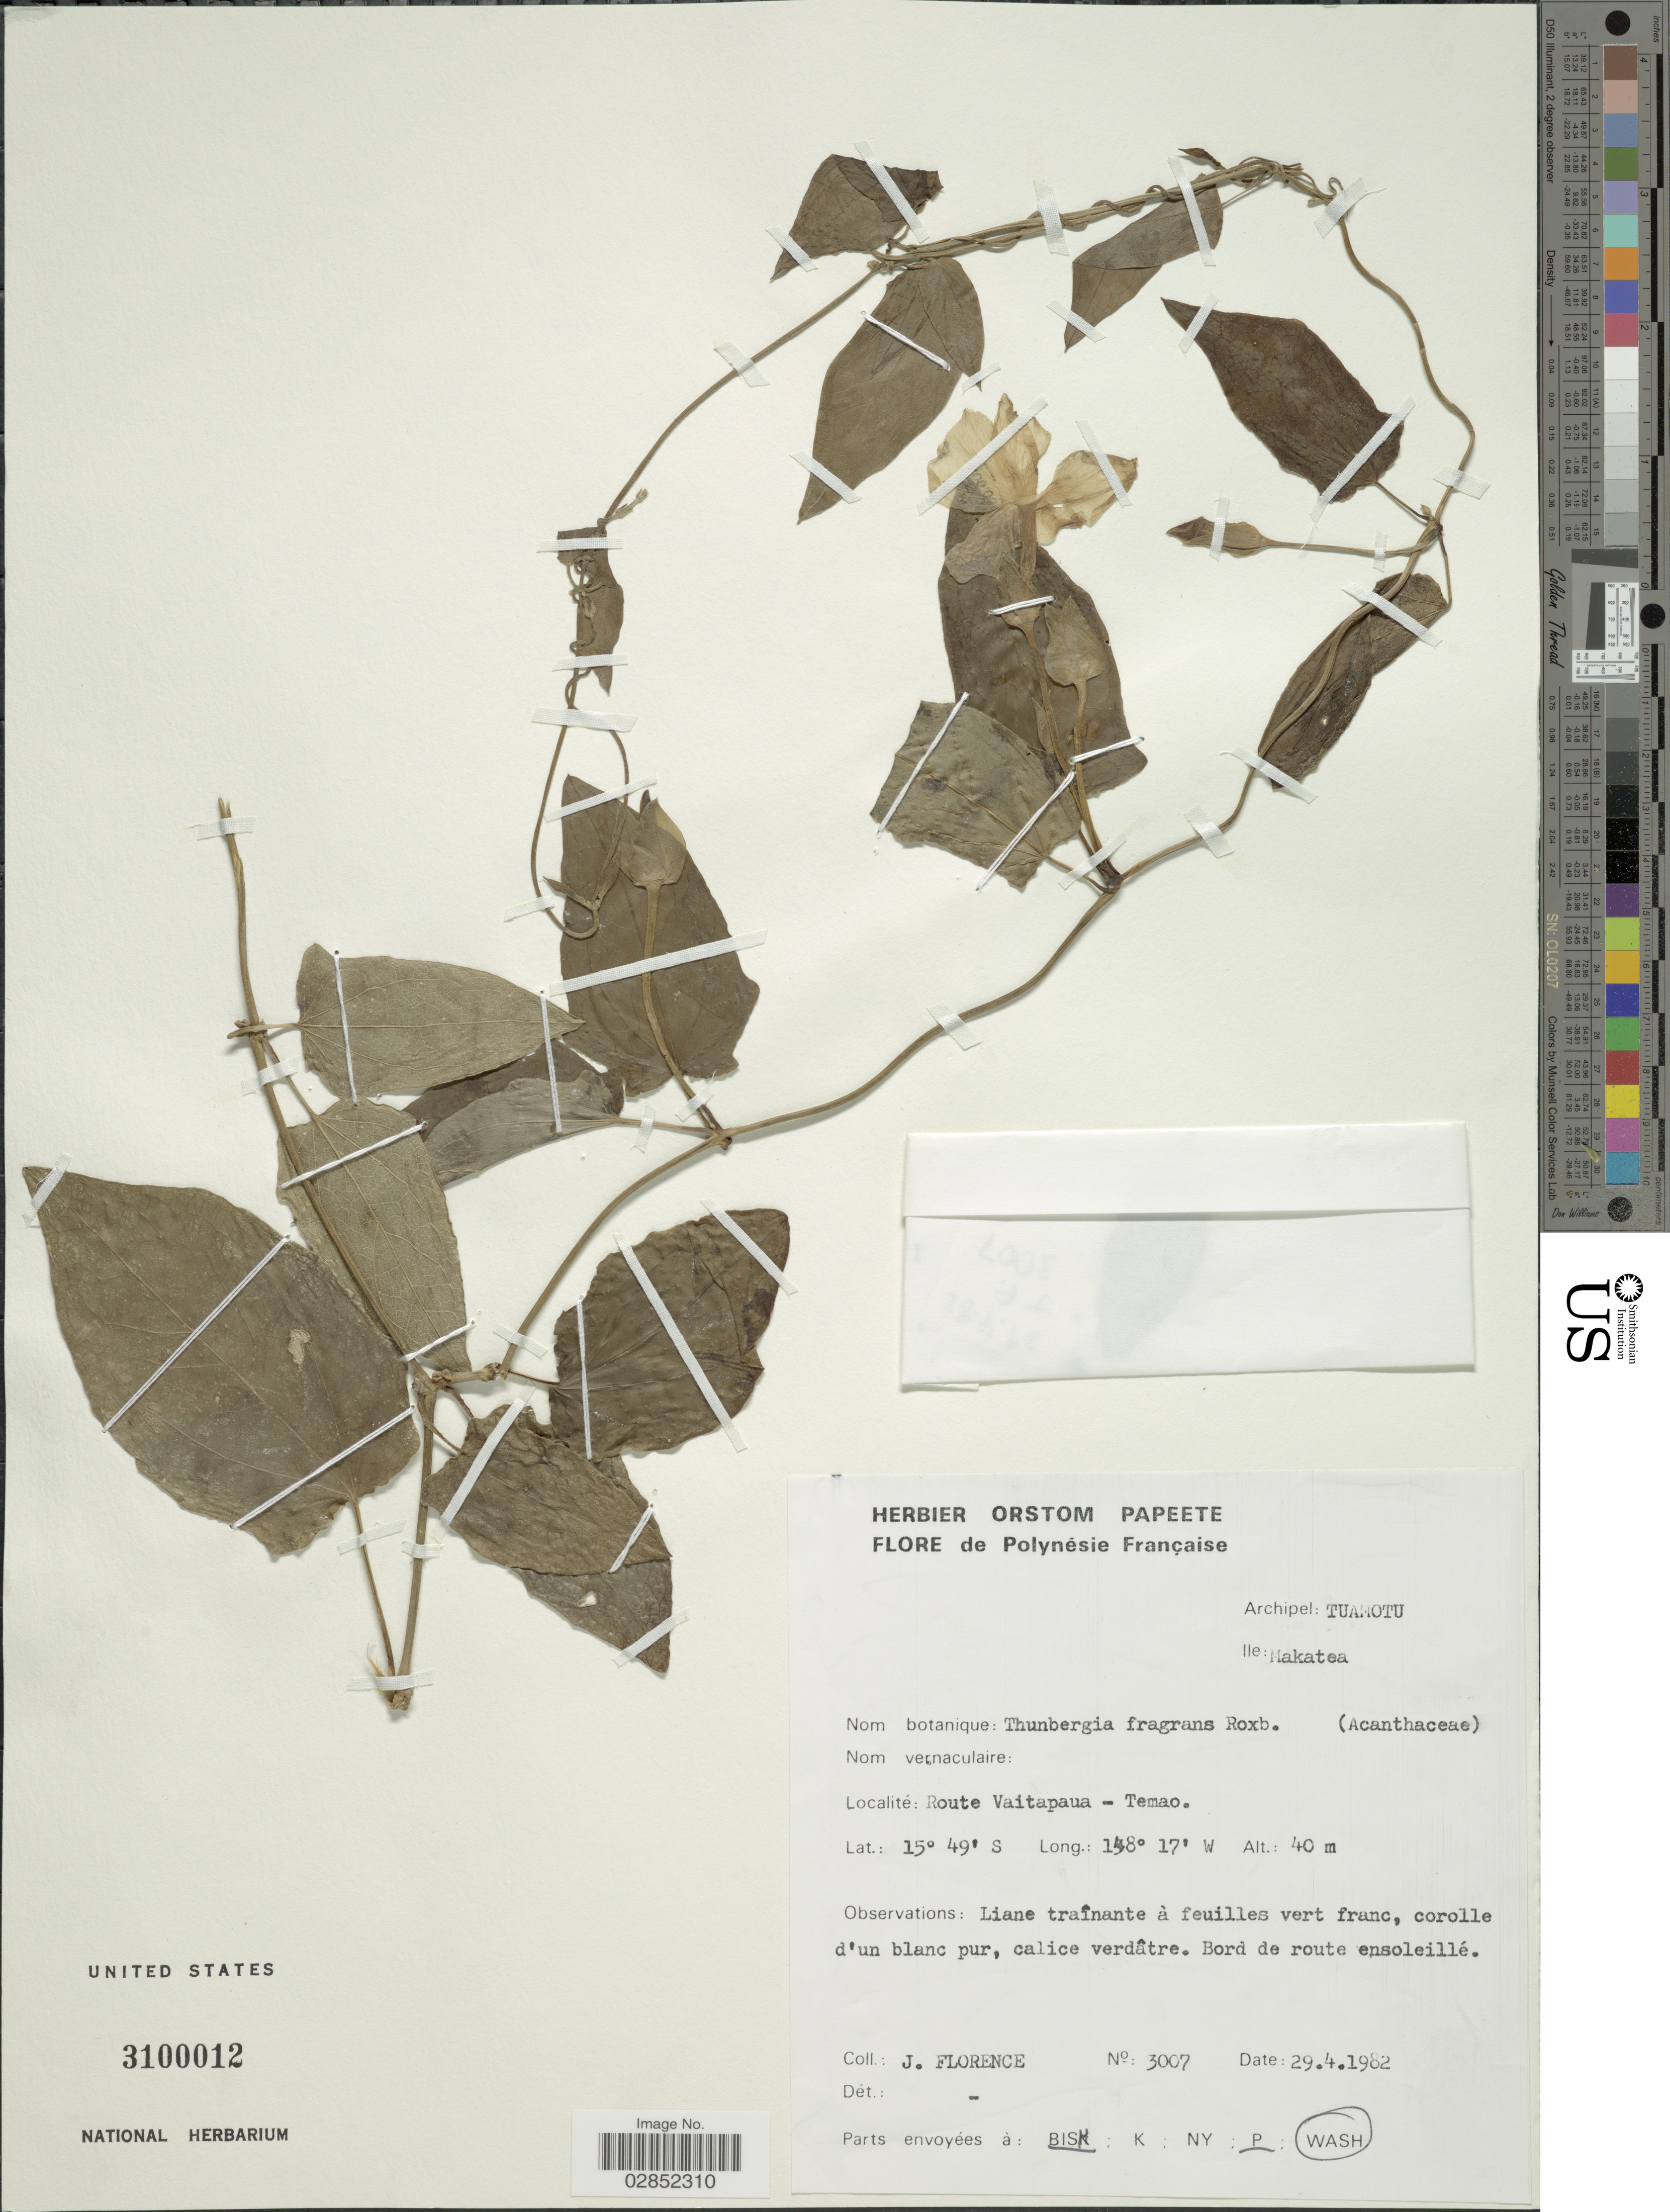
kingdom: Plantae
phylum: Tracheophyta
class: Magnoliopsida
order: Lamiales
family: Acanthaceae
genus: Thunbergia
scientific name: Thunbergia fragrans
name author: Roxb.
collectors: J. Florence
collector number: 3007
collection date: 1982-04-29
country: French Polynesia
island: Makatea [Aurora]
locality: Polynésie Française. Archipel: Tuamotu. Ile: Makatea. Route Vaitapaua - Temao.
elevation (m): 40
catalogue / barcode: US 3100012